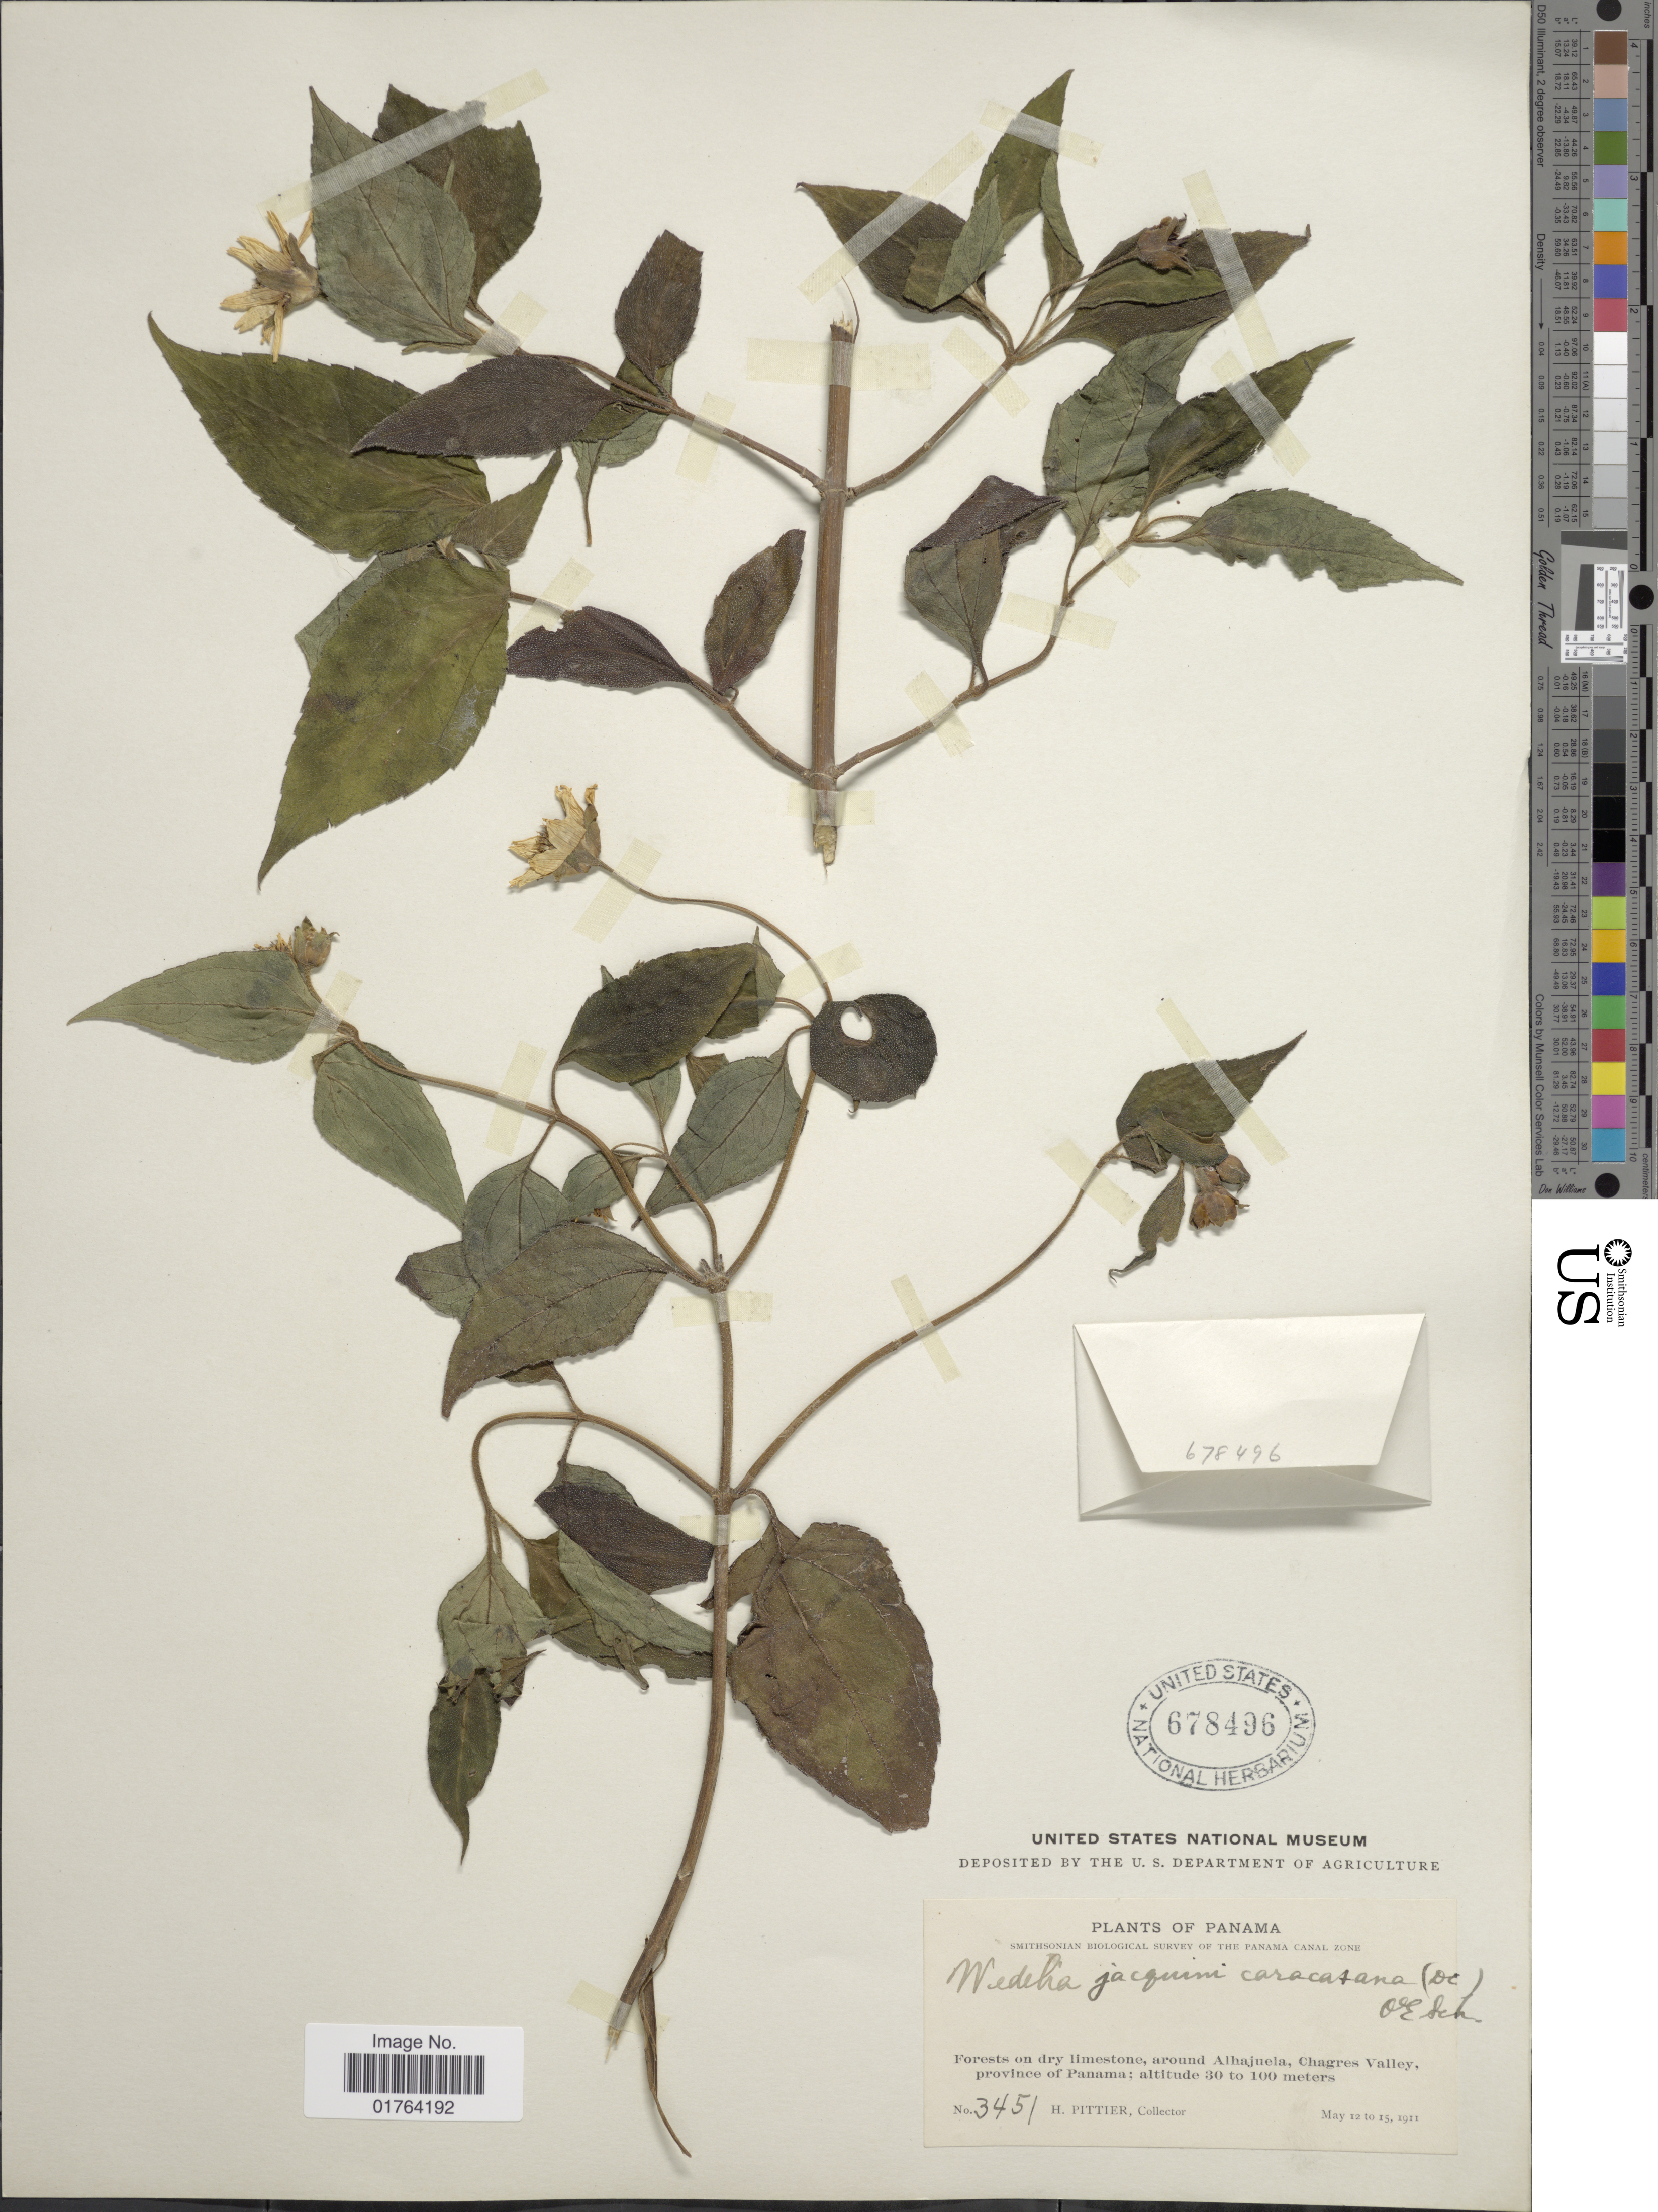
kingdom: Plantae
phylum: Tracheophyta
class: Magnoliopsida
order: Asterales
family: Asteraceae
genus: Wedelia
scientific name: Wedelia calycina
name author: Rich.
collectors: H. F. Pittier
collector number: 3451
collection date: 1911-05-12/1911-05-15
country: Panama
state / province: Panamá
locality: Forest on dry limestone around Alajuela, Chagres Valley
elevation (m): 30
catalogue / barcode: US 678496